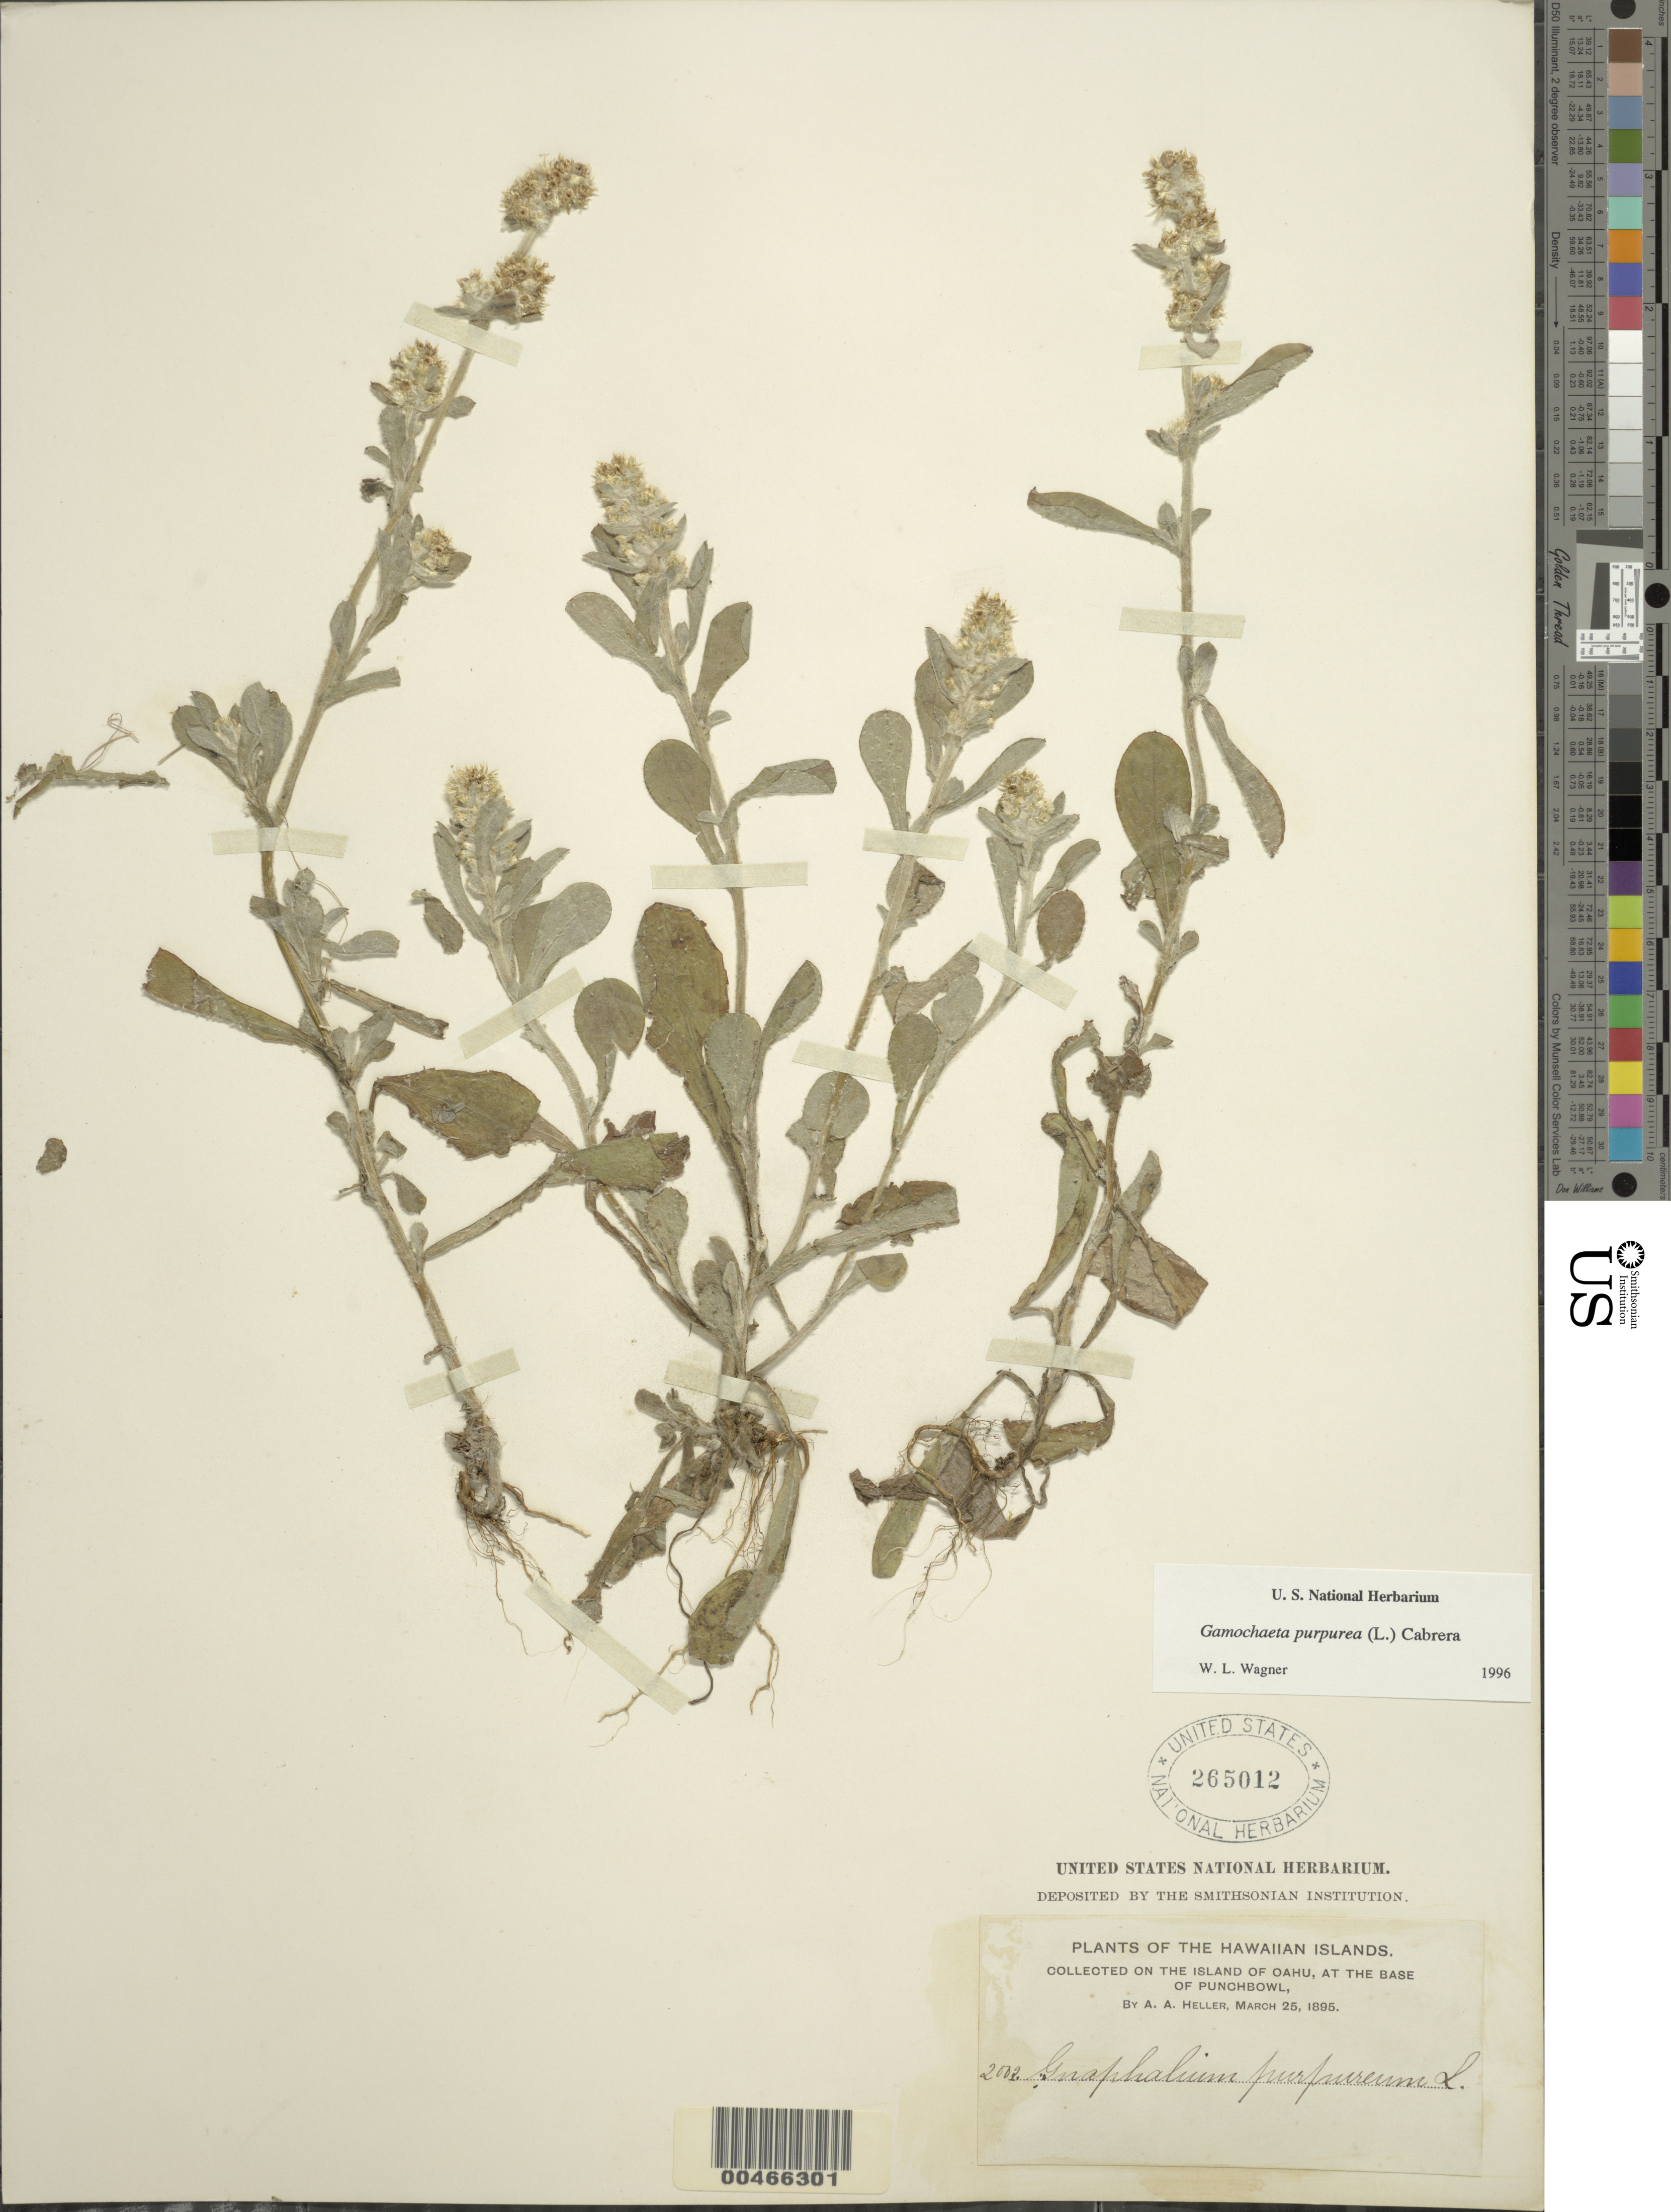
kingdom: Plantae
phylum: Tracheophyta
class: Magnoliopsida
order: Asterales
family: Asteraceae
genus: Gamochaeta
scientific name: Gamochaeta purpurea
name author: (L.) Cabrera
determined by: Wagner, W. L., (BOT), Smithsonian Institution - National Museum of Natural History (UNITED STATES)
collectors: A. A. Heller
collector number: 2002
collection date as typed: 25 Mar 1895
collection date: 1895-03-25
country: United States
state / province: Hawaii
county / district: Honolulu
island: Oahu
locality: at the base of Punchbowl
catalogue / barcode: US 265012